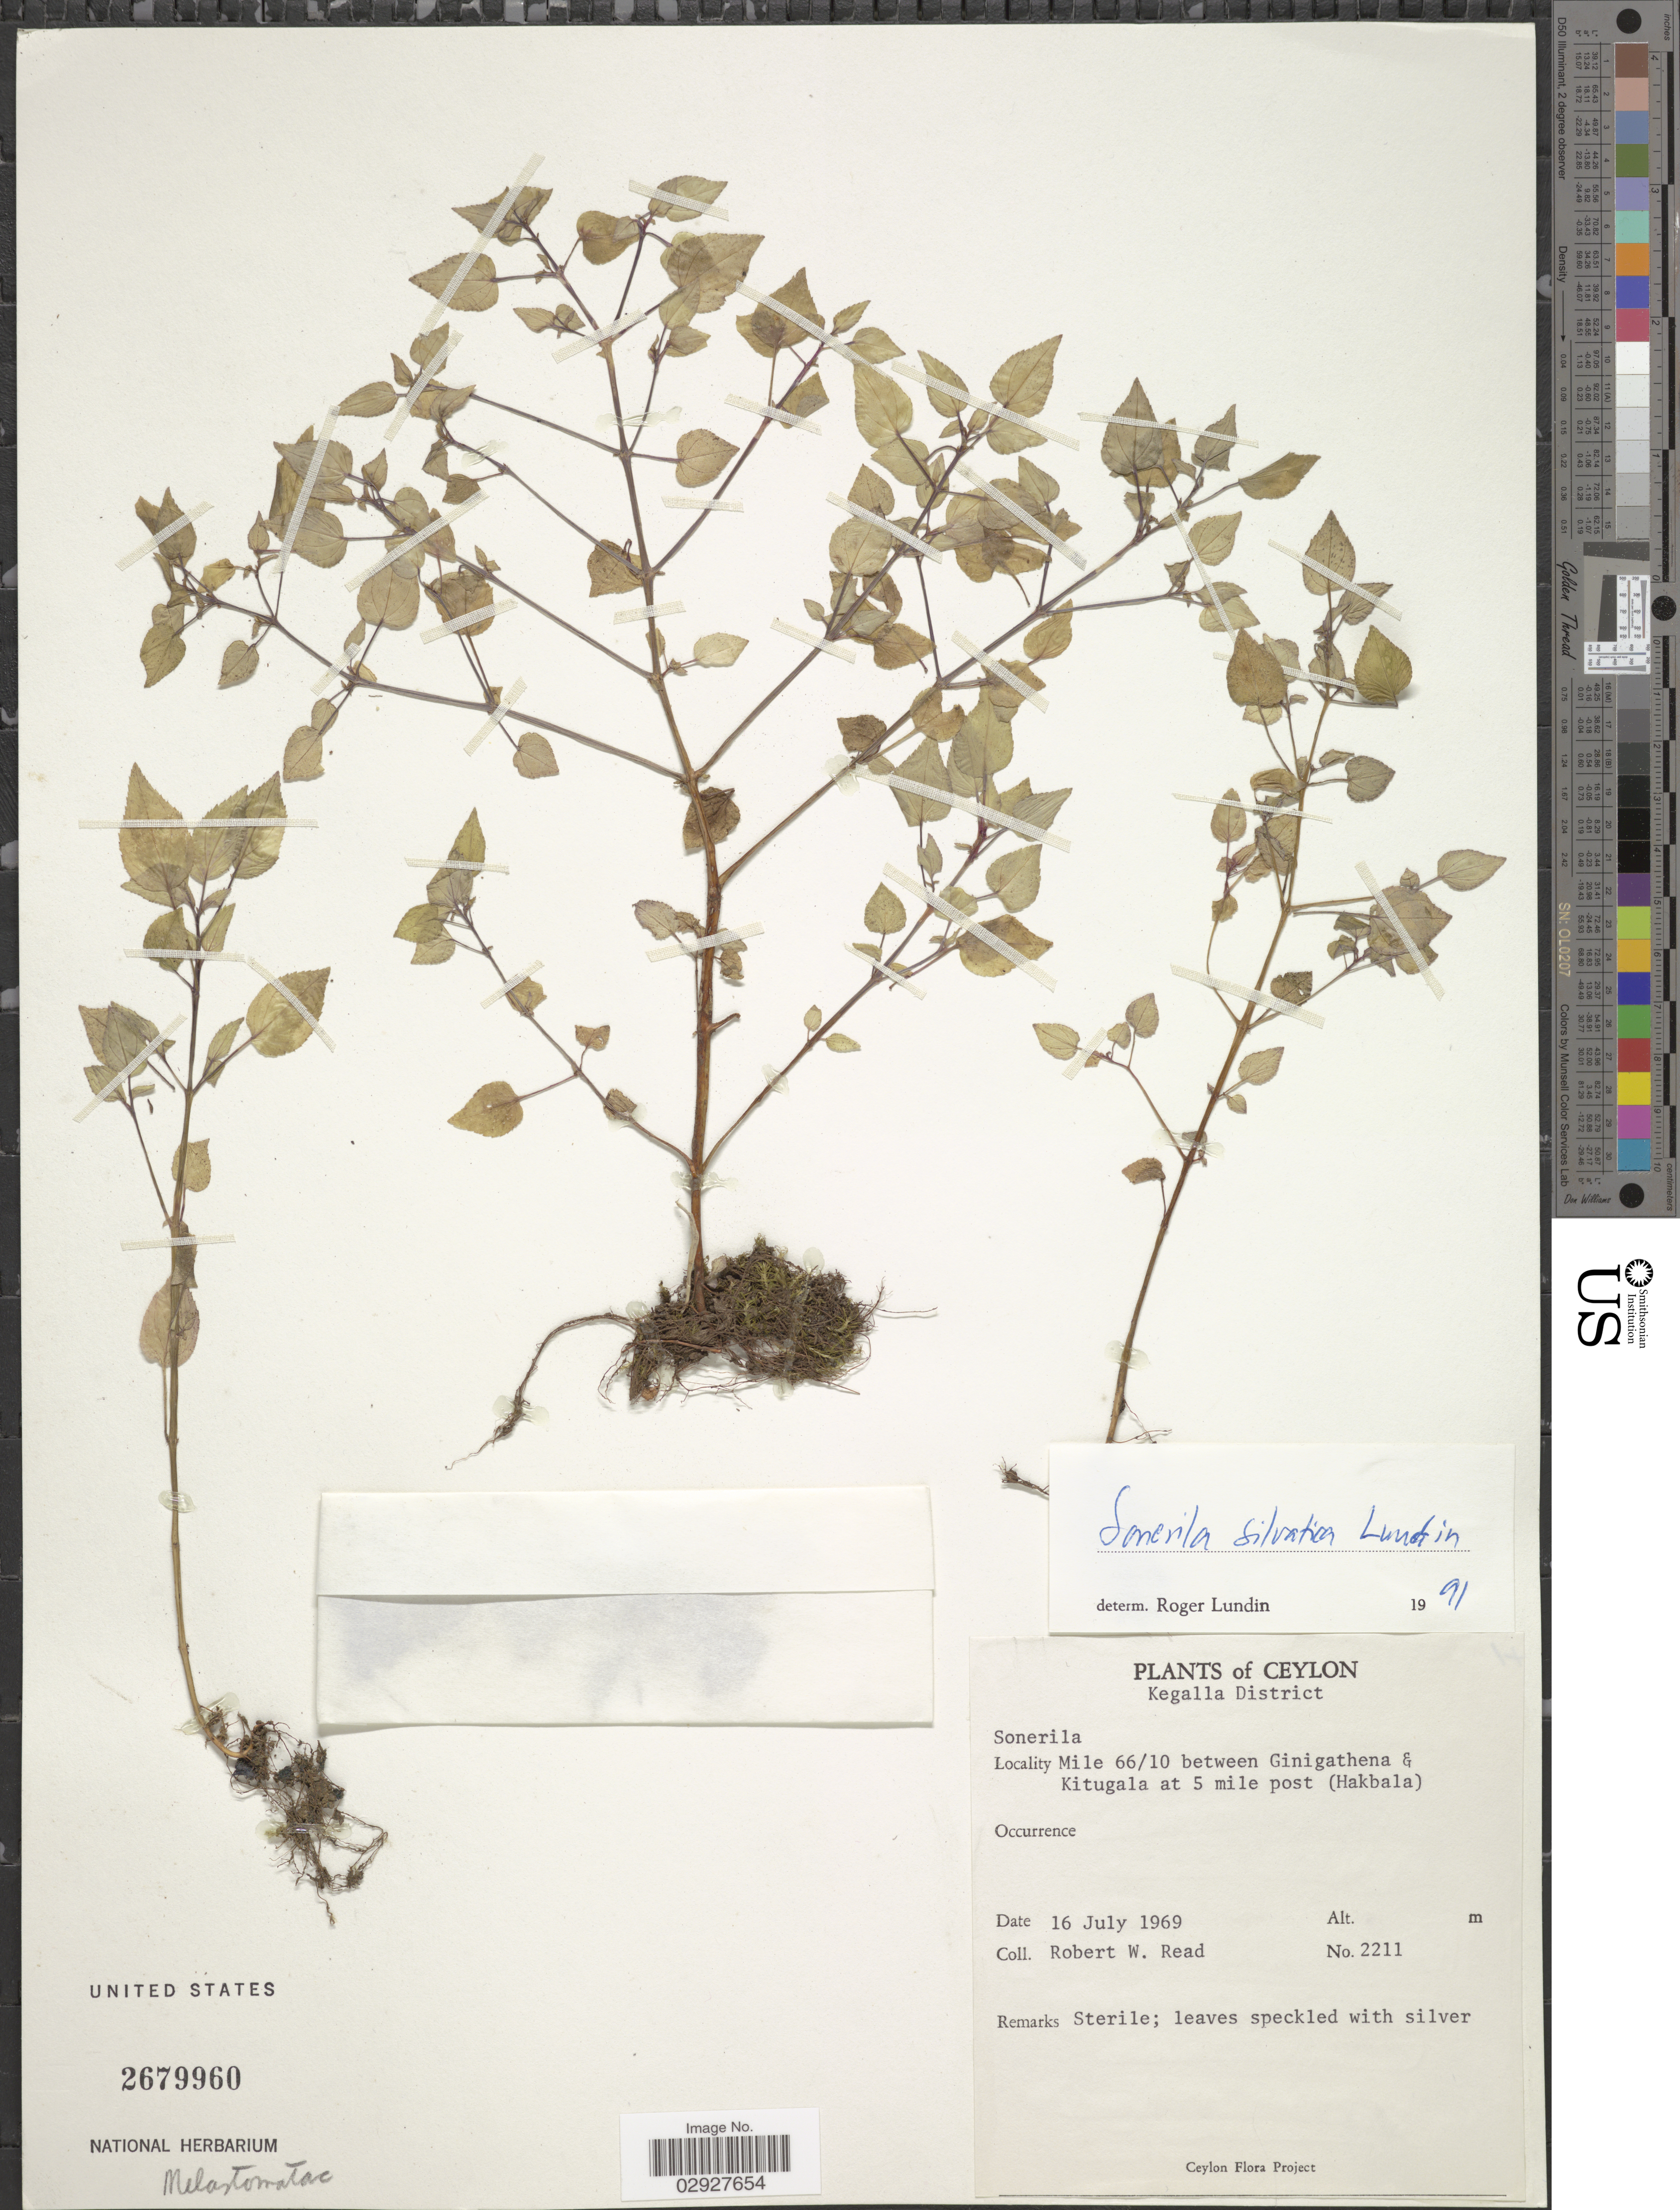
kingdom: Plantae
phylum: Tracheophyta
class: Magnoliopsida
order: Myrtales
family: Melastomataceae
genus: Sonerila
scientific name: Sonerila silvatica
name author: Lundin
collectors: R. W. Read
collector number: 2211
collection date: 1969-07-16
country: Sri Lanka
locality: Ceylon. Kegalla District. Mile 66/10 between Ginigathena & Kitugala at 5 mile post (Hakbala).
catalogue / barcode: US 2679960